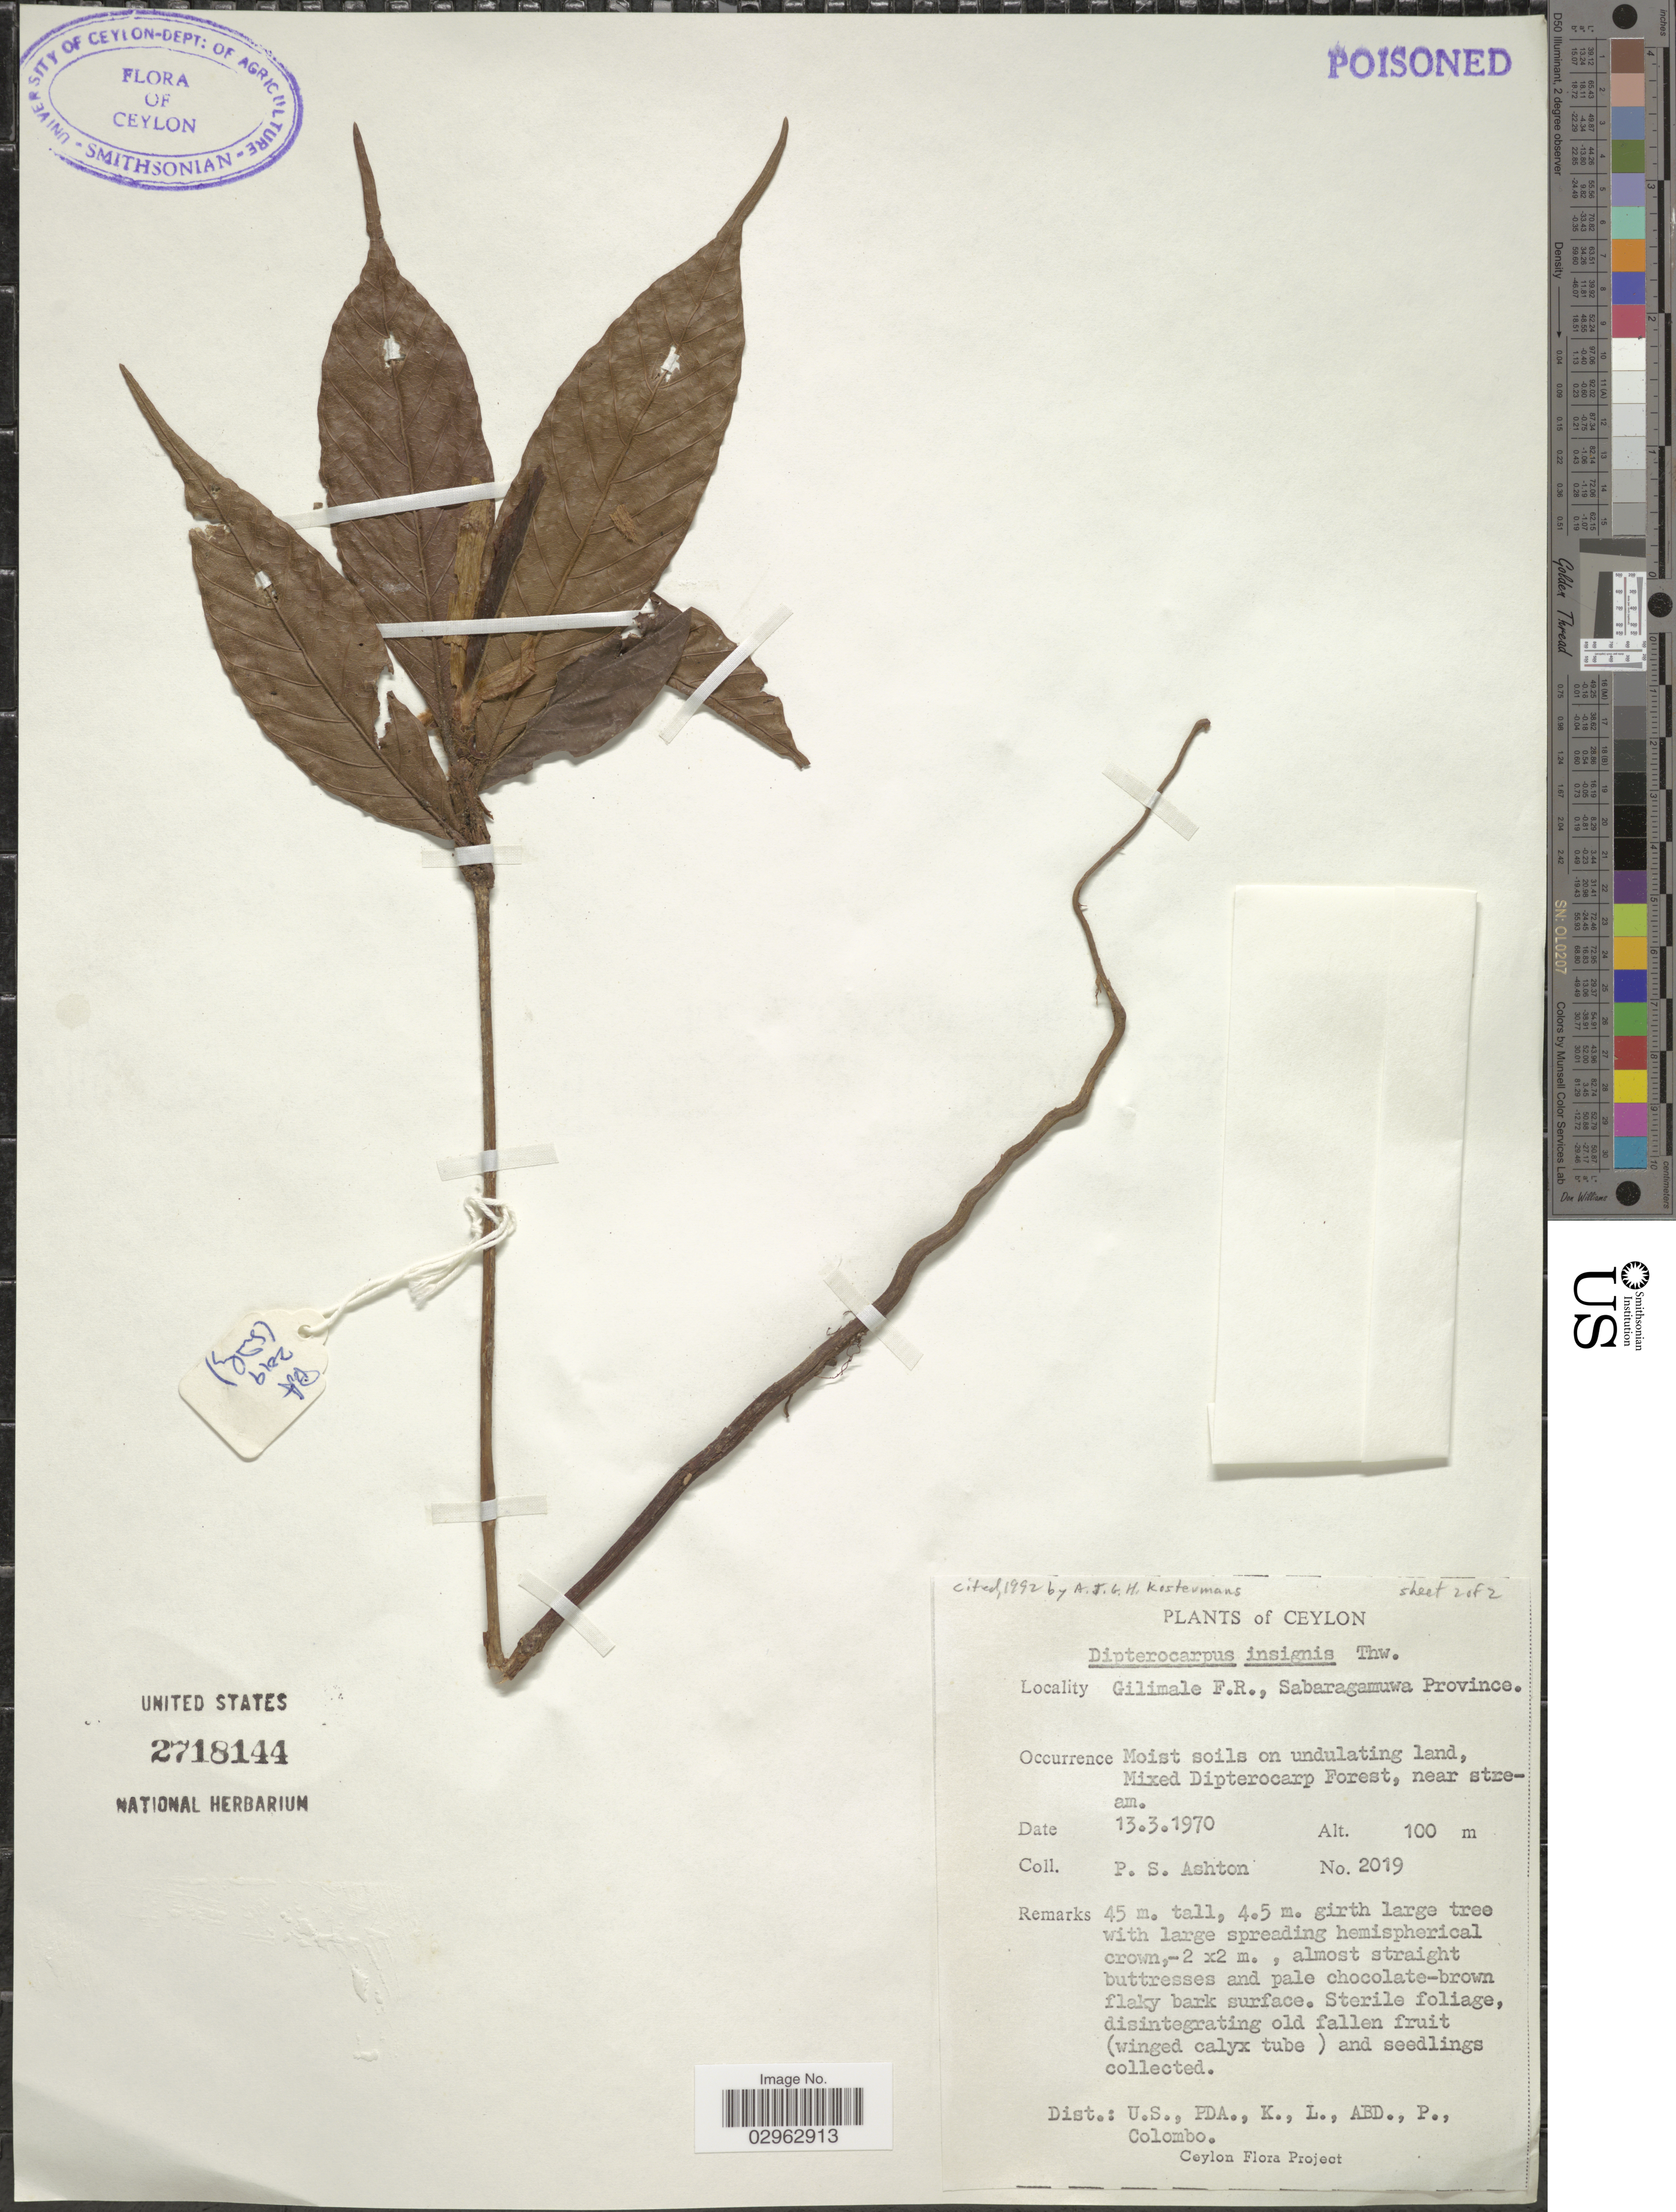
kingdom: Plantae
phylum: Tracheophyta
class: Magnoliopsida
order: Malvales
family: Dipterocarpaceae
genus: Dipterocarpus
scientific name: Dipterocarpus insignis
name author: Thwaites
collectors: P. S. Ashton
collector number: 2019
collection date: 1970-03-13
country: Sri Lanka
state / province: Sabaragamuwa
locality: Ceylon. Gilimale F.R.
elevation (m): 100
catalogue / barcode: US 2718144